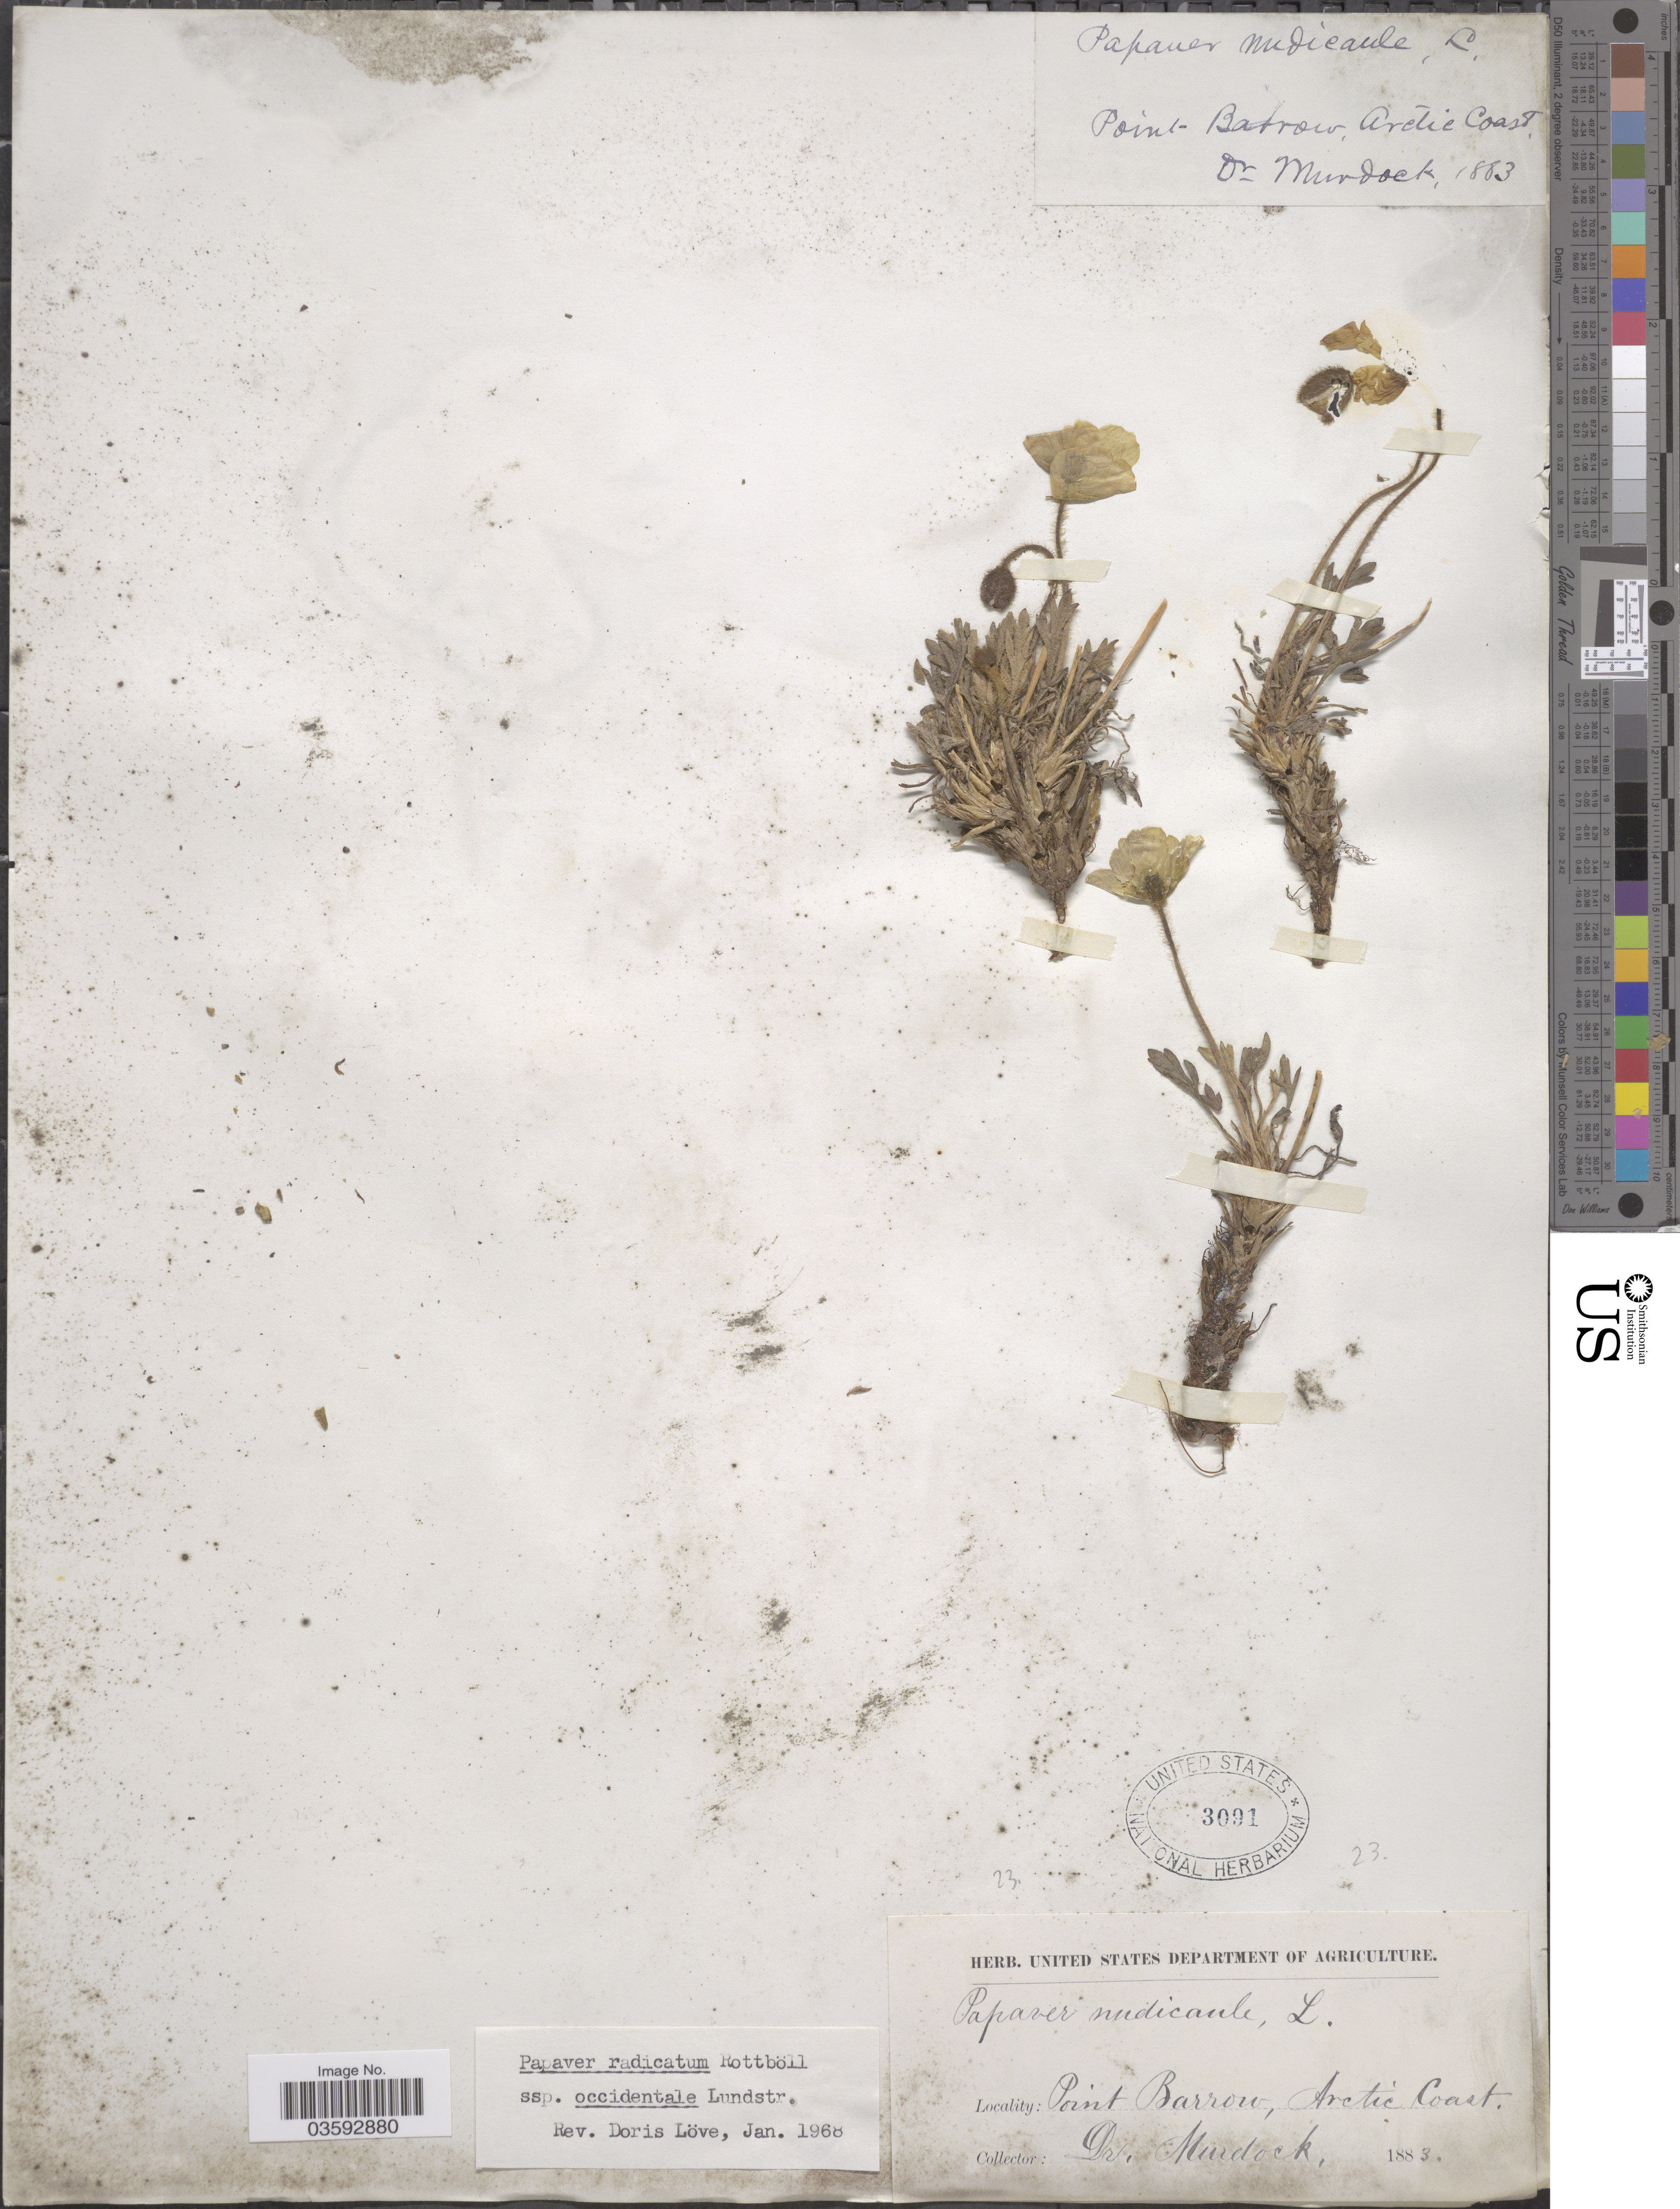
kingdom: Plantae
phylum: Tracheophyta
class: Magnoliopsida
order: Ranunculales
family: Papaveraceae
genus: Papaver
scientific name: Papaver radicatum subsp. occidentale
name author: Lundstr.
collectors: -. Murdock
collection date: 1883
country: United States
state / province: Alaska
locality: Point Barrow, Arctic Coast.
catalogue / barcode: US 3091